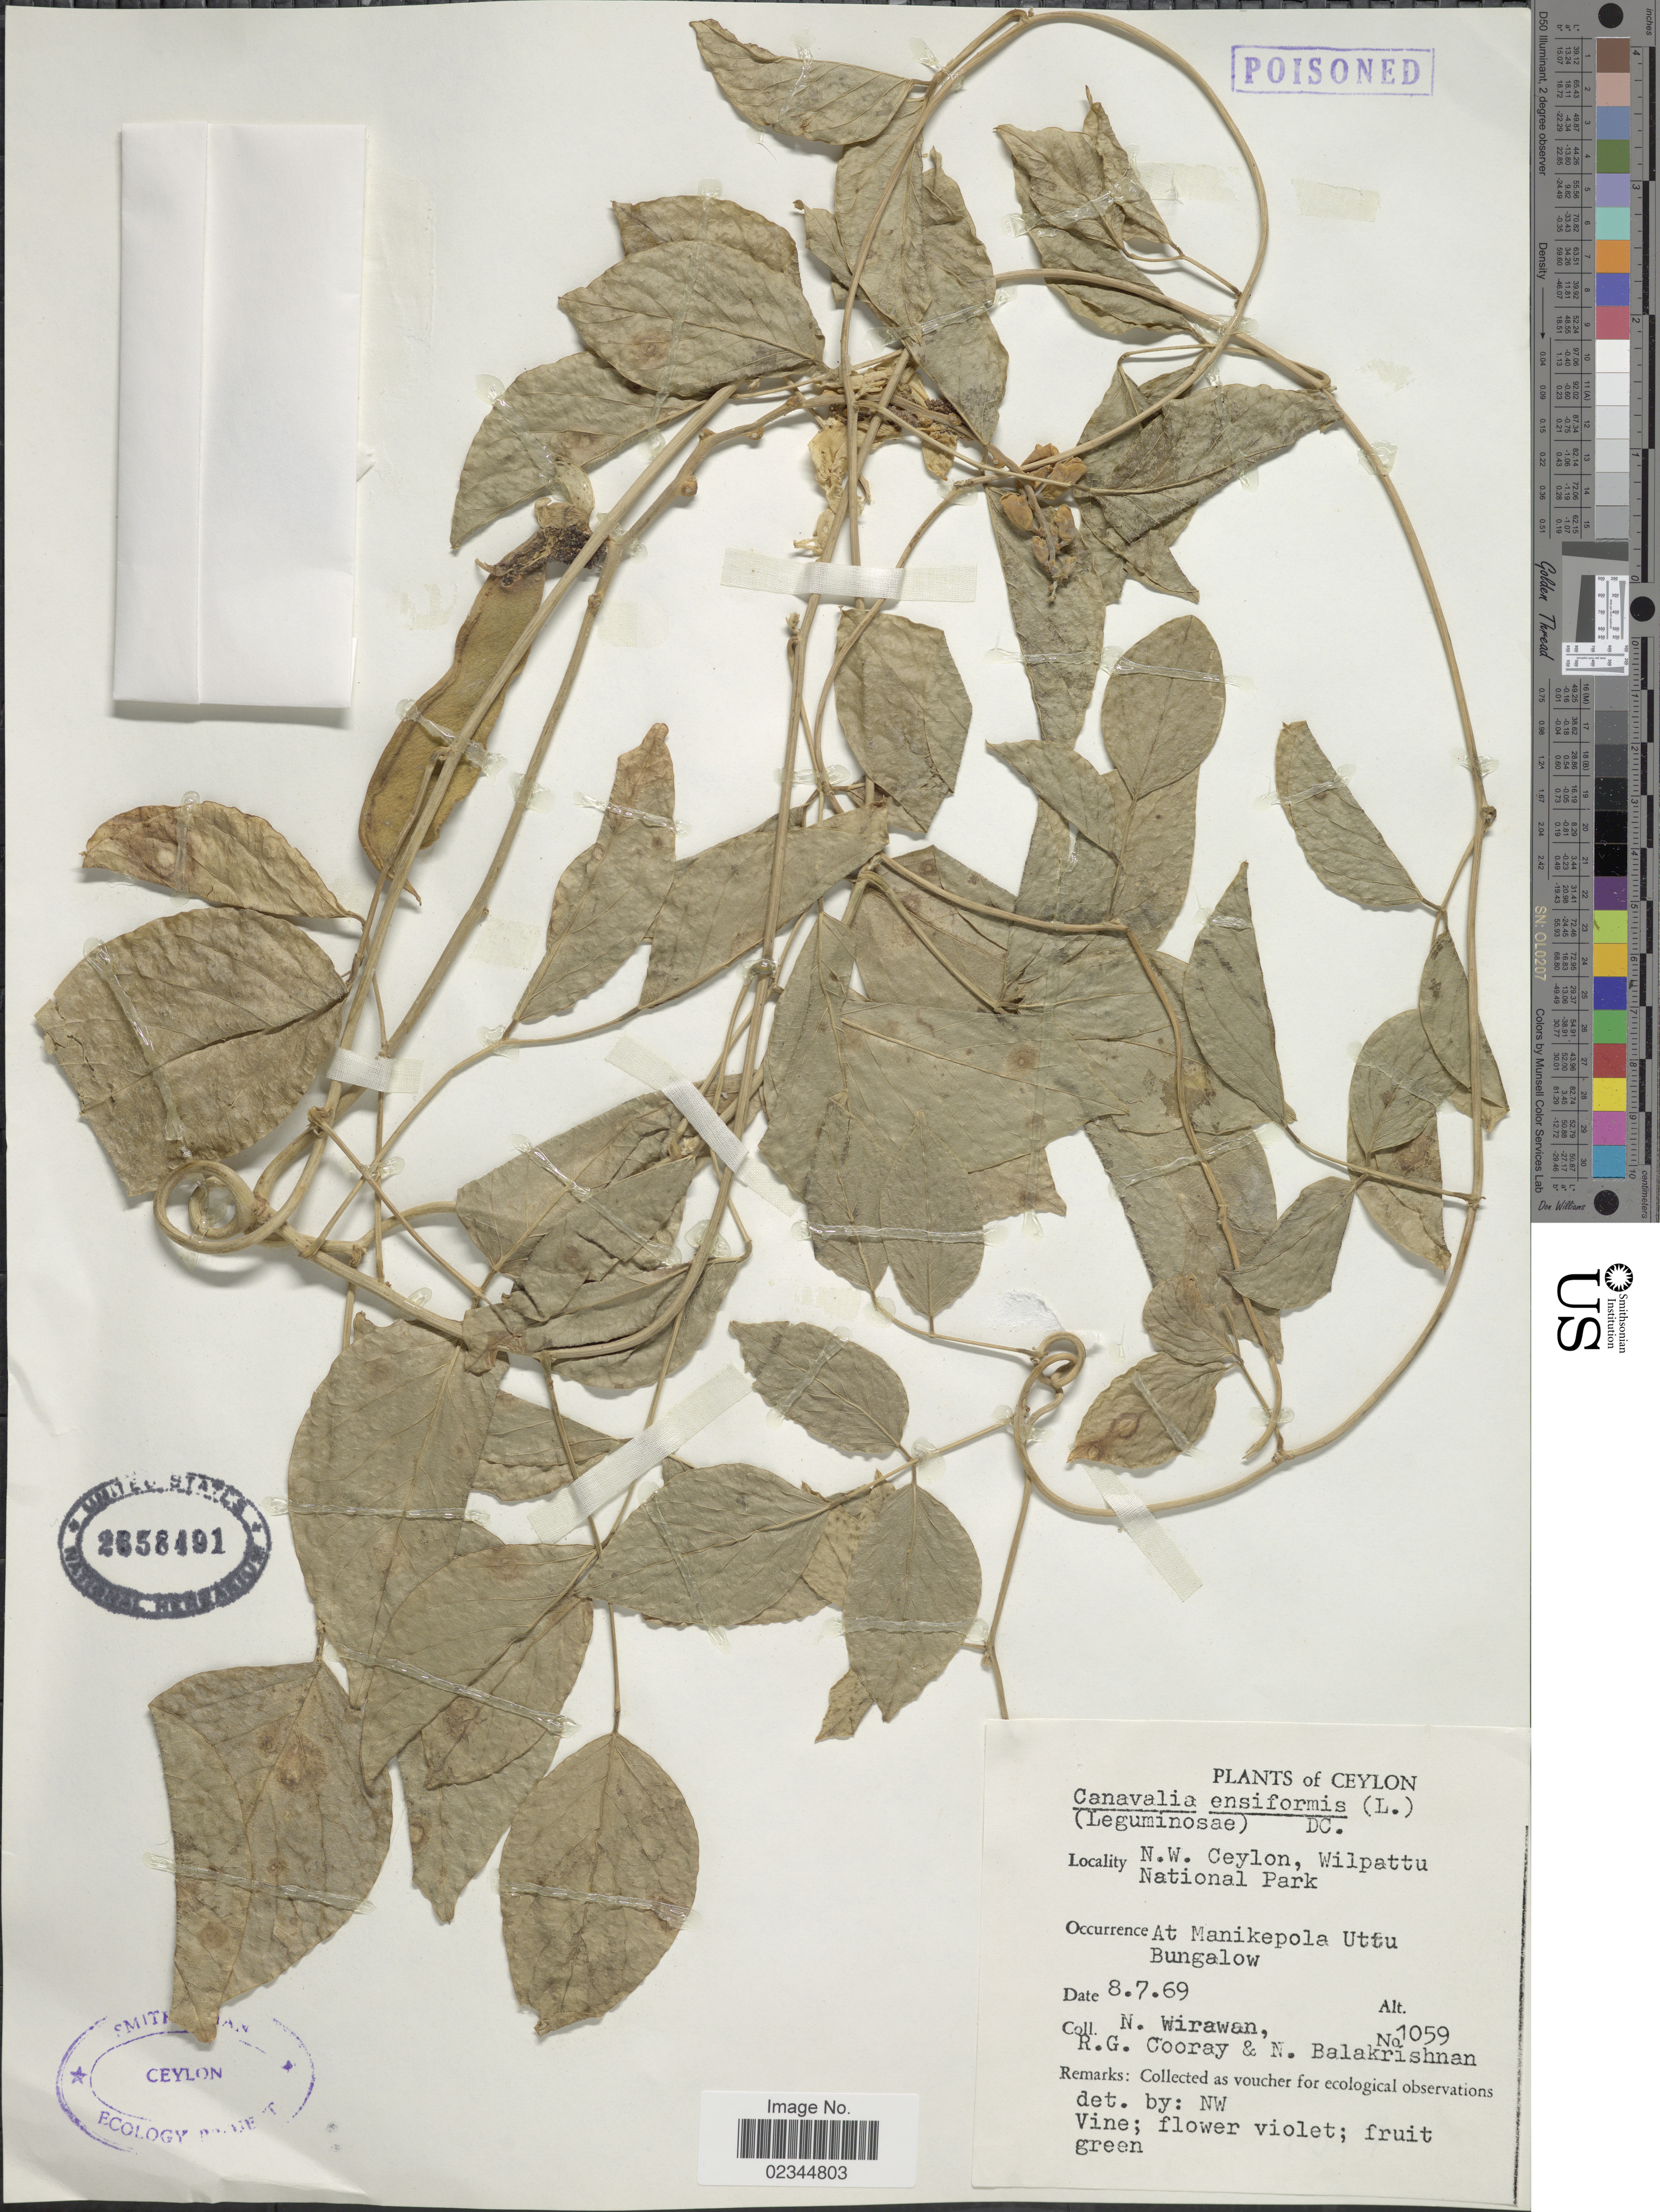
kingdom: Plantae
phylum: Tracheophyta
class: Magnoliopsida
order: Fabales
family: Fabaceae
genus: Canavalia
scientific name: Canavalia ensiformis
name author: (L.) DC.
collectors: N. Wirawan, R. Cooray & N. Balakrishnan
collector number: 1059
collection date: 1969-07-08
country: Sri Lanka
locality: Ceylon. N. W. Ceylon, Wilpattu National Park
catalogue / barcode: US 2658491